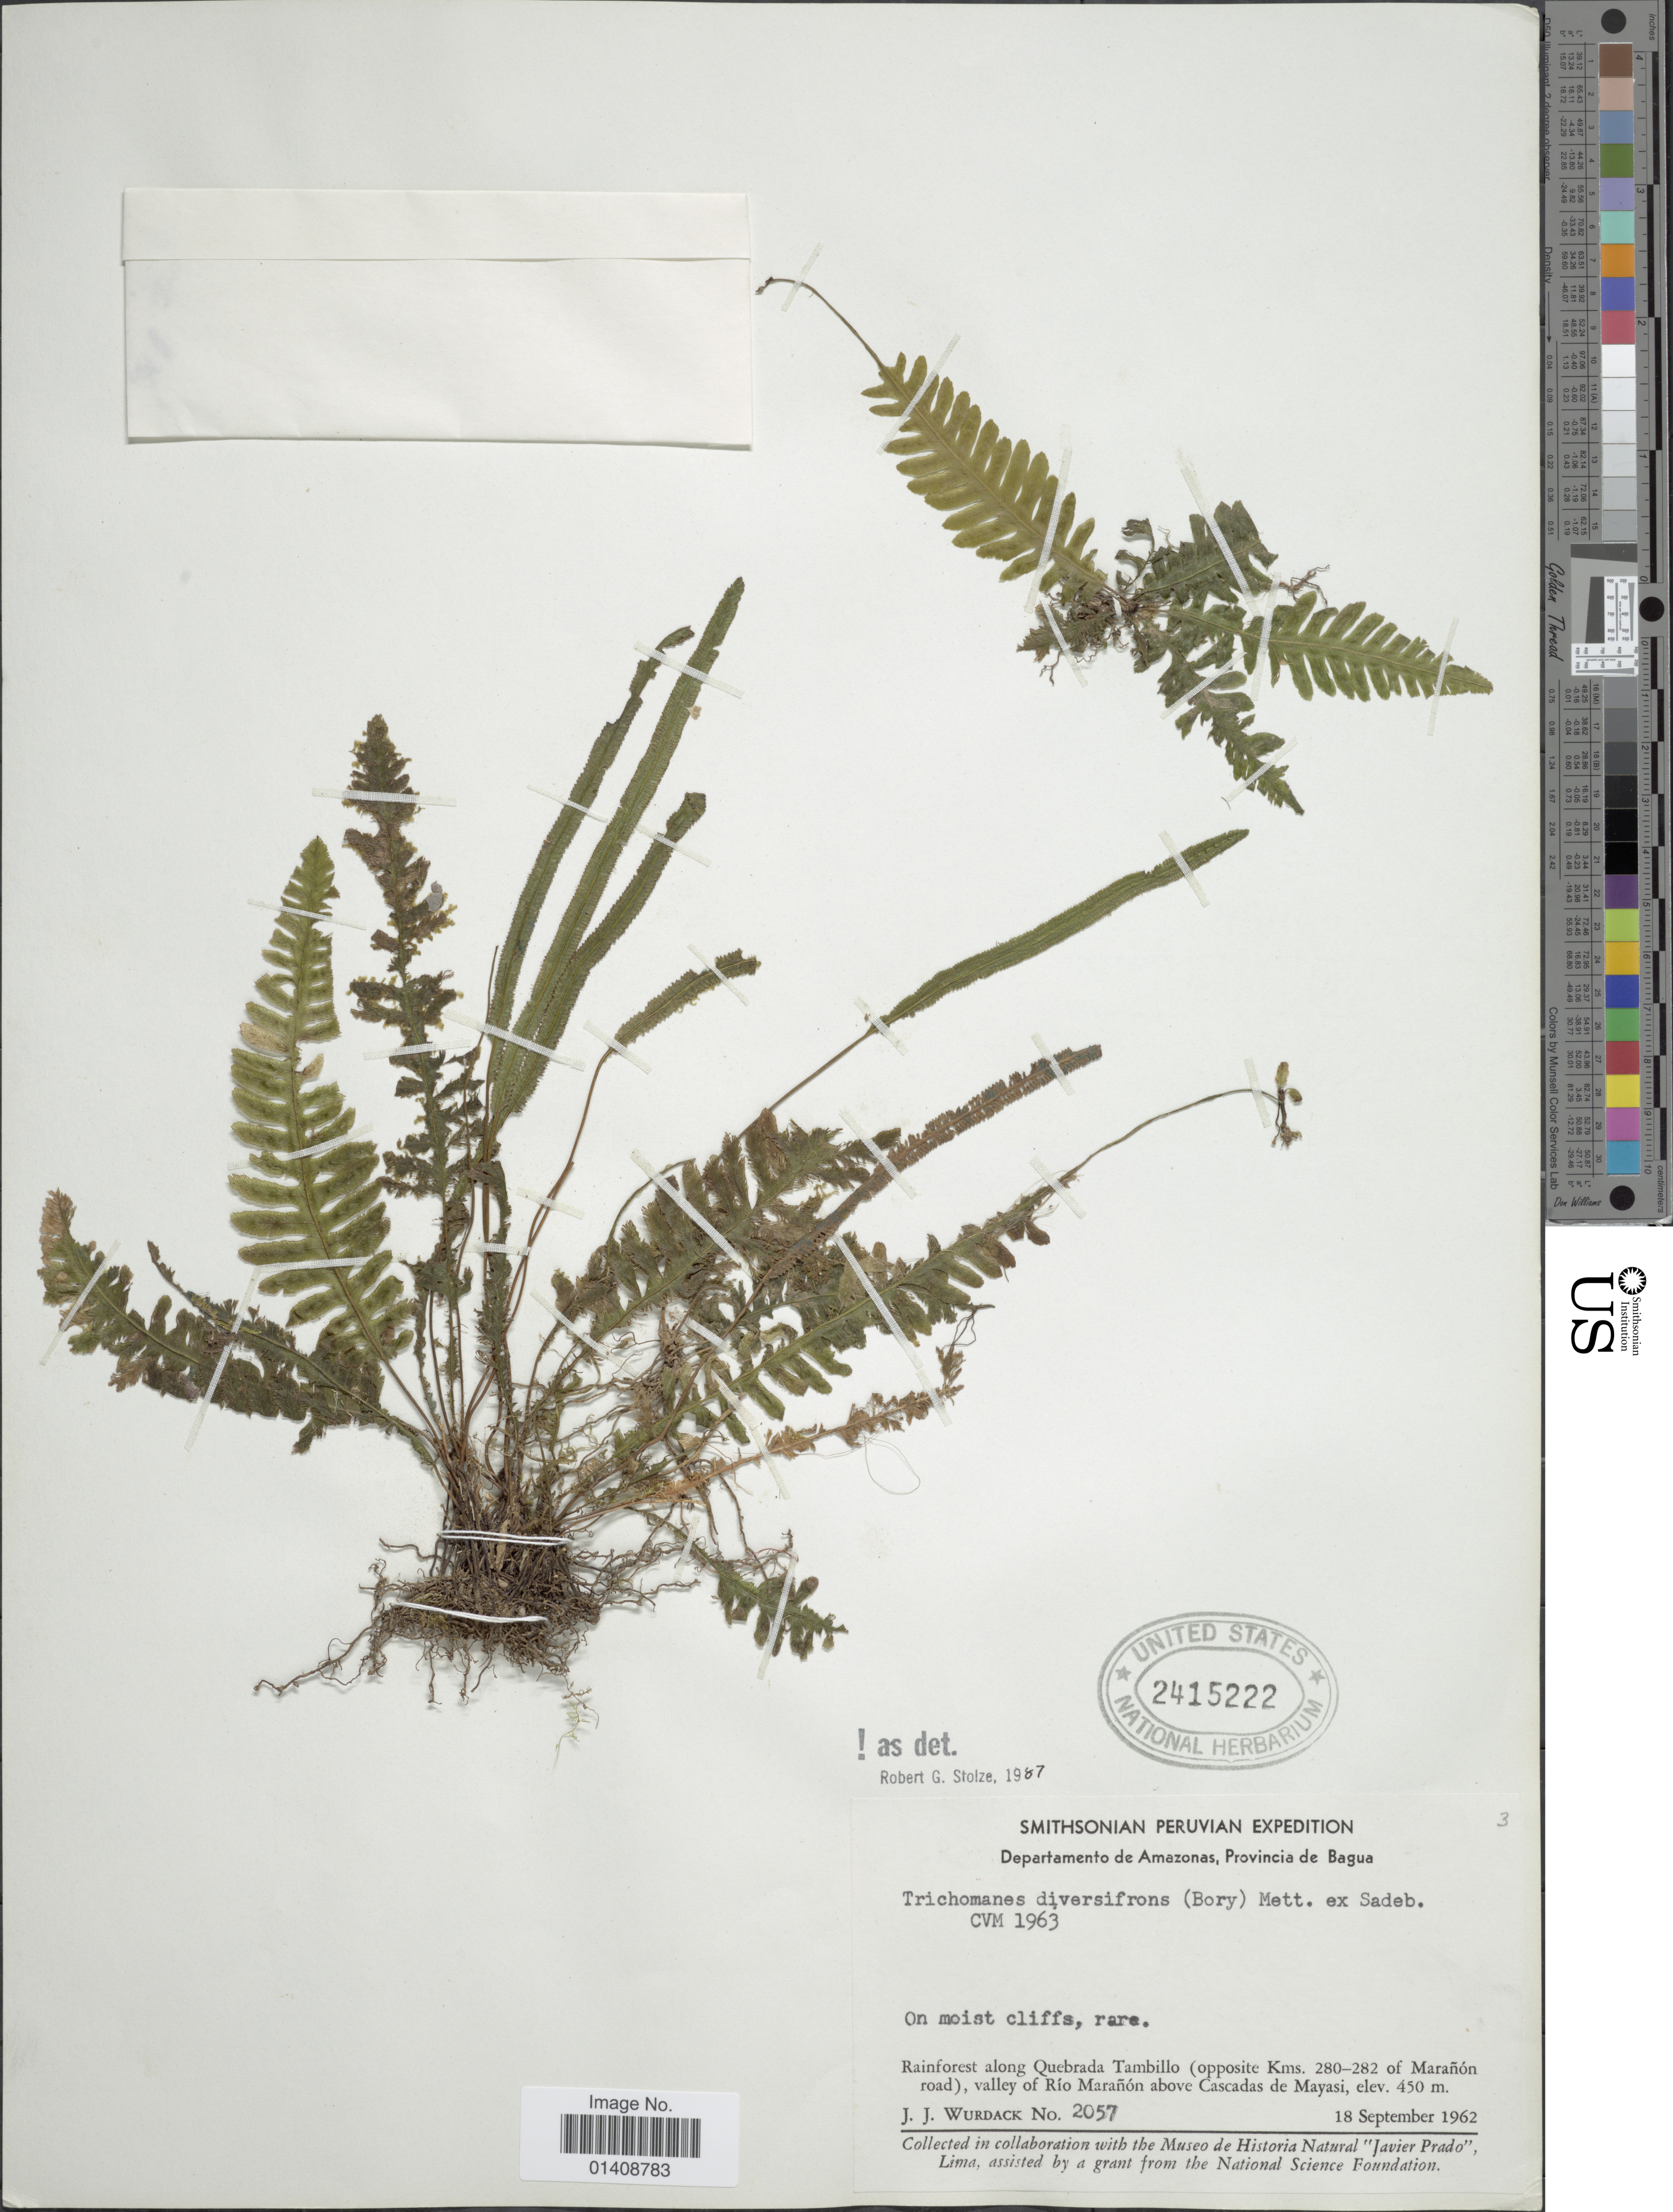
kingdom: Plantae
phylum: Tracheophyta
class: Polypodiopsida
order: Hymenophyllales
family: Hymenophyllaceae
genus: Trichomanes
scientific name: Trichomanes diversifrons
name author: (Bory) Mett. ex Sadeb.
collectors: J. J. Wurdack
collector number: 2057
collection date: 1962-09-18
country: Peru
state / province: Amazonas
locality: Provincia d Bagua, Rainforest along Quebrada Tambillo (opposite Kms. 280-282 of Maranon road), valley of Rio Maranon above Cascadas de Mayasi.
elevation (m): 450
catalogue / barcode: US 2415222